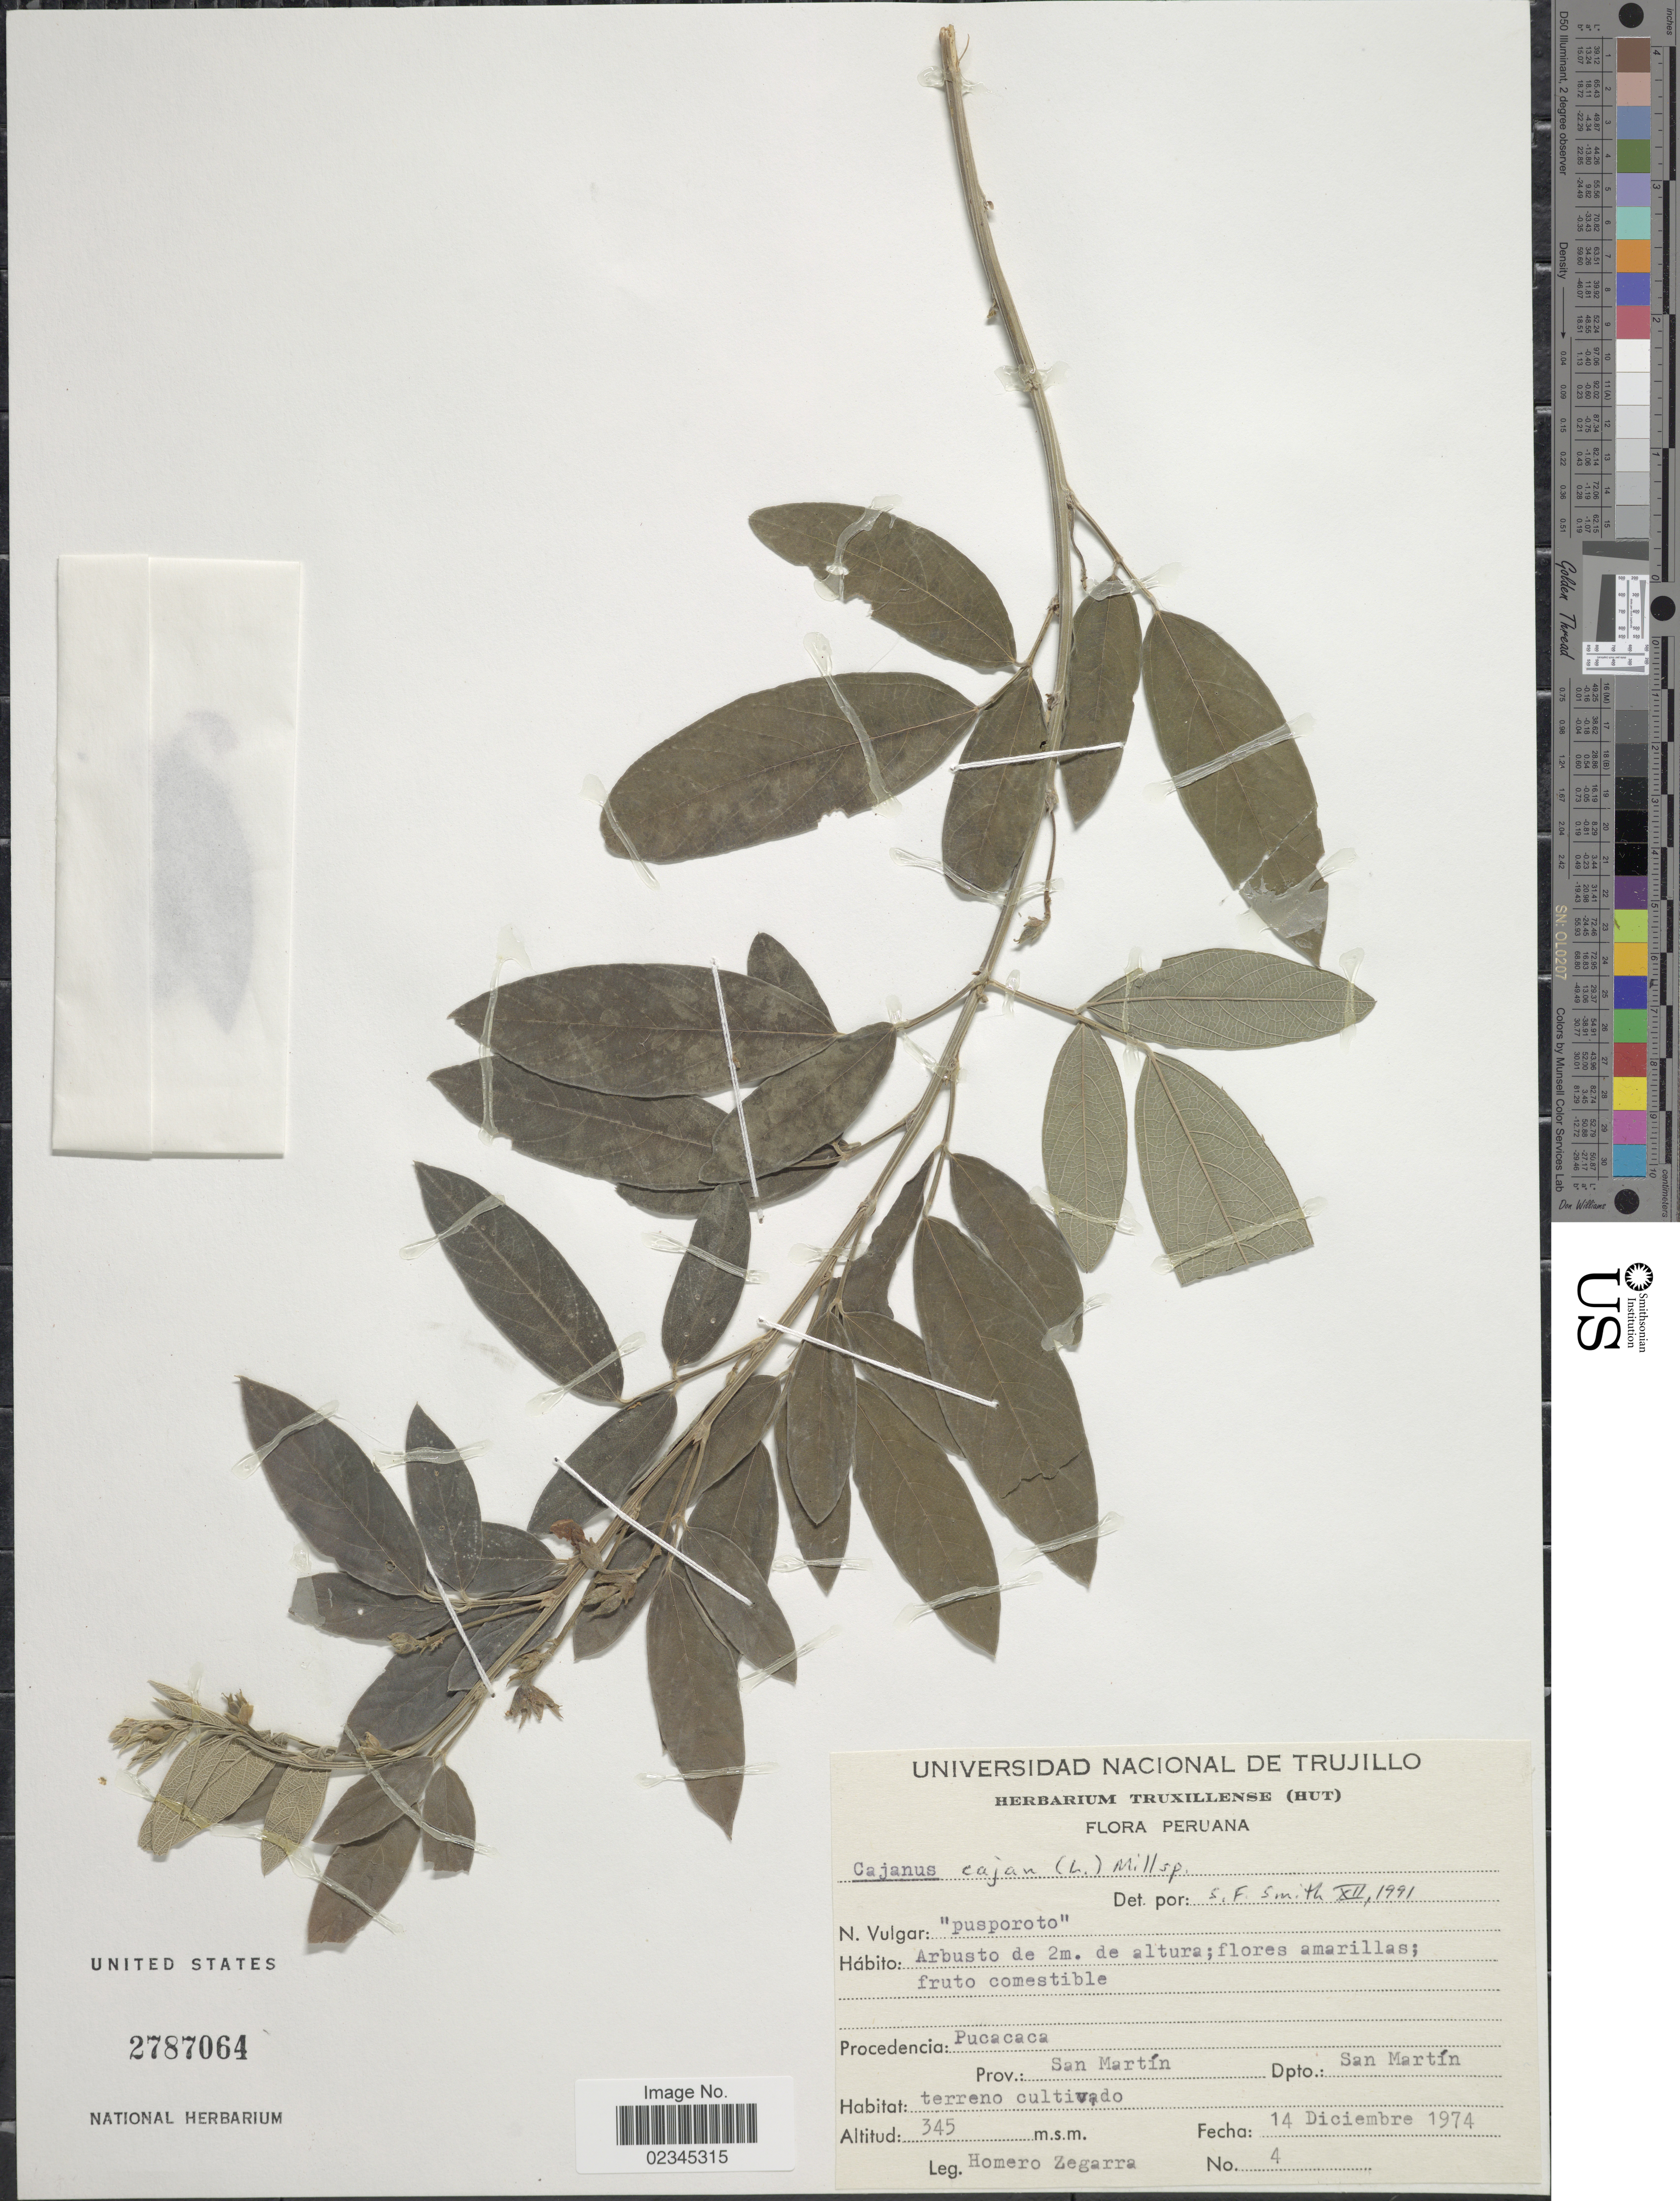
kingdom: Plantae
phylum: Tracheophyta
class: Magnoliopsida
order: Fabales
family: Fabaceae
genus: Cajanus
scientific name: Cajanus cajan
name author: (L.) Huth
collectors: H. Zegarra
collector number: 4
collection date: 1974-12-14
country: Peru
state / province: San Martín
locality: Procedencia: Pucacaca. Prov. San Martín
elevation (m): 345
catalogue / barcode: US 2787064